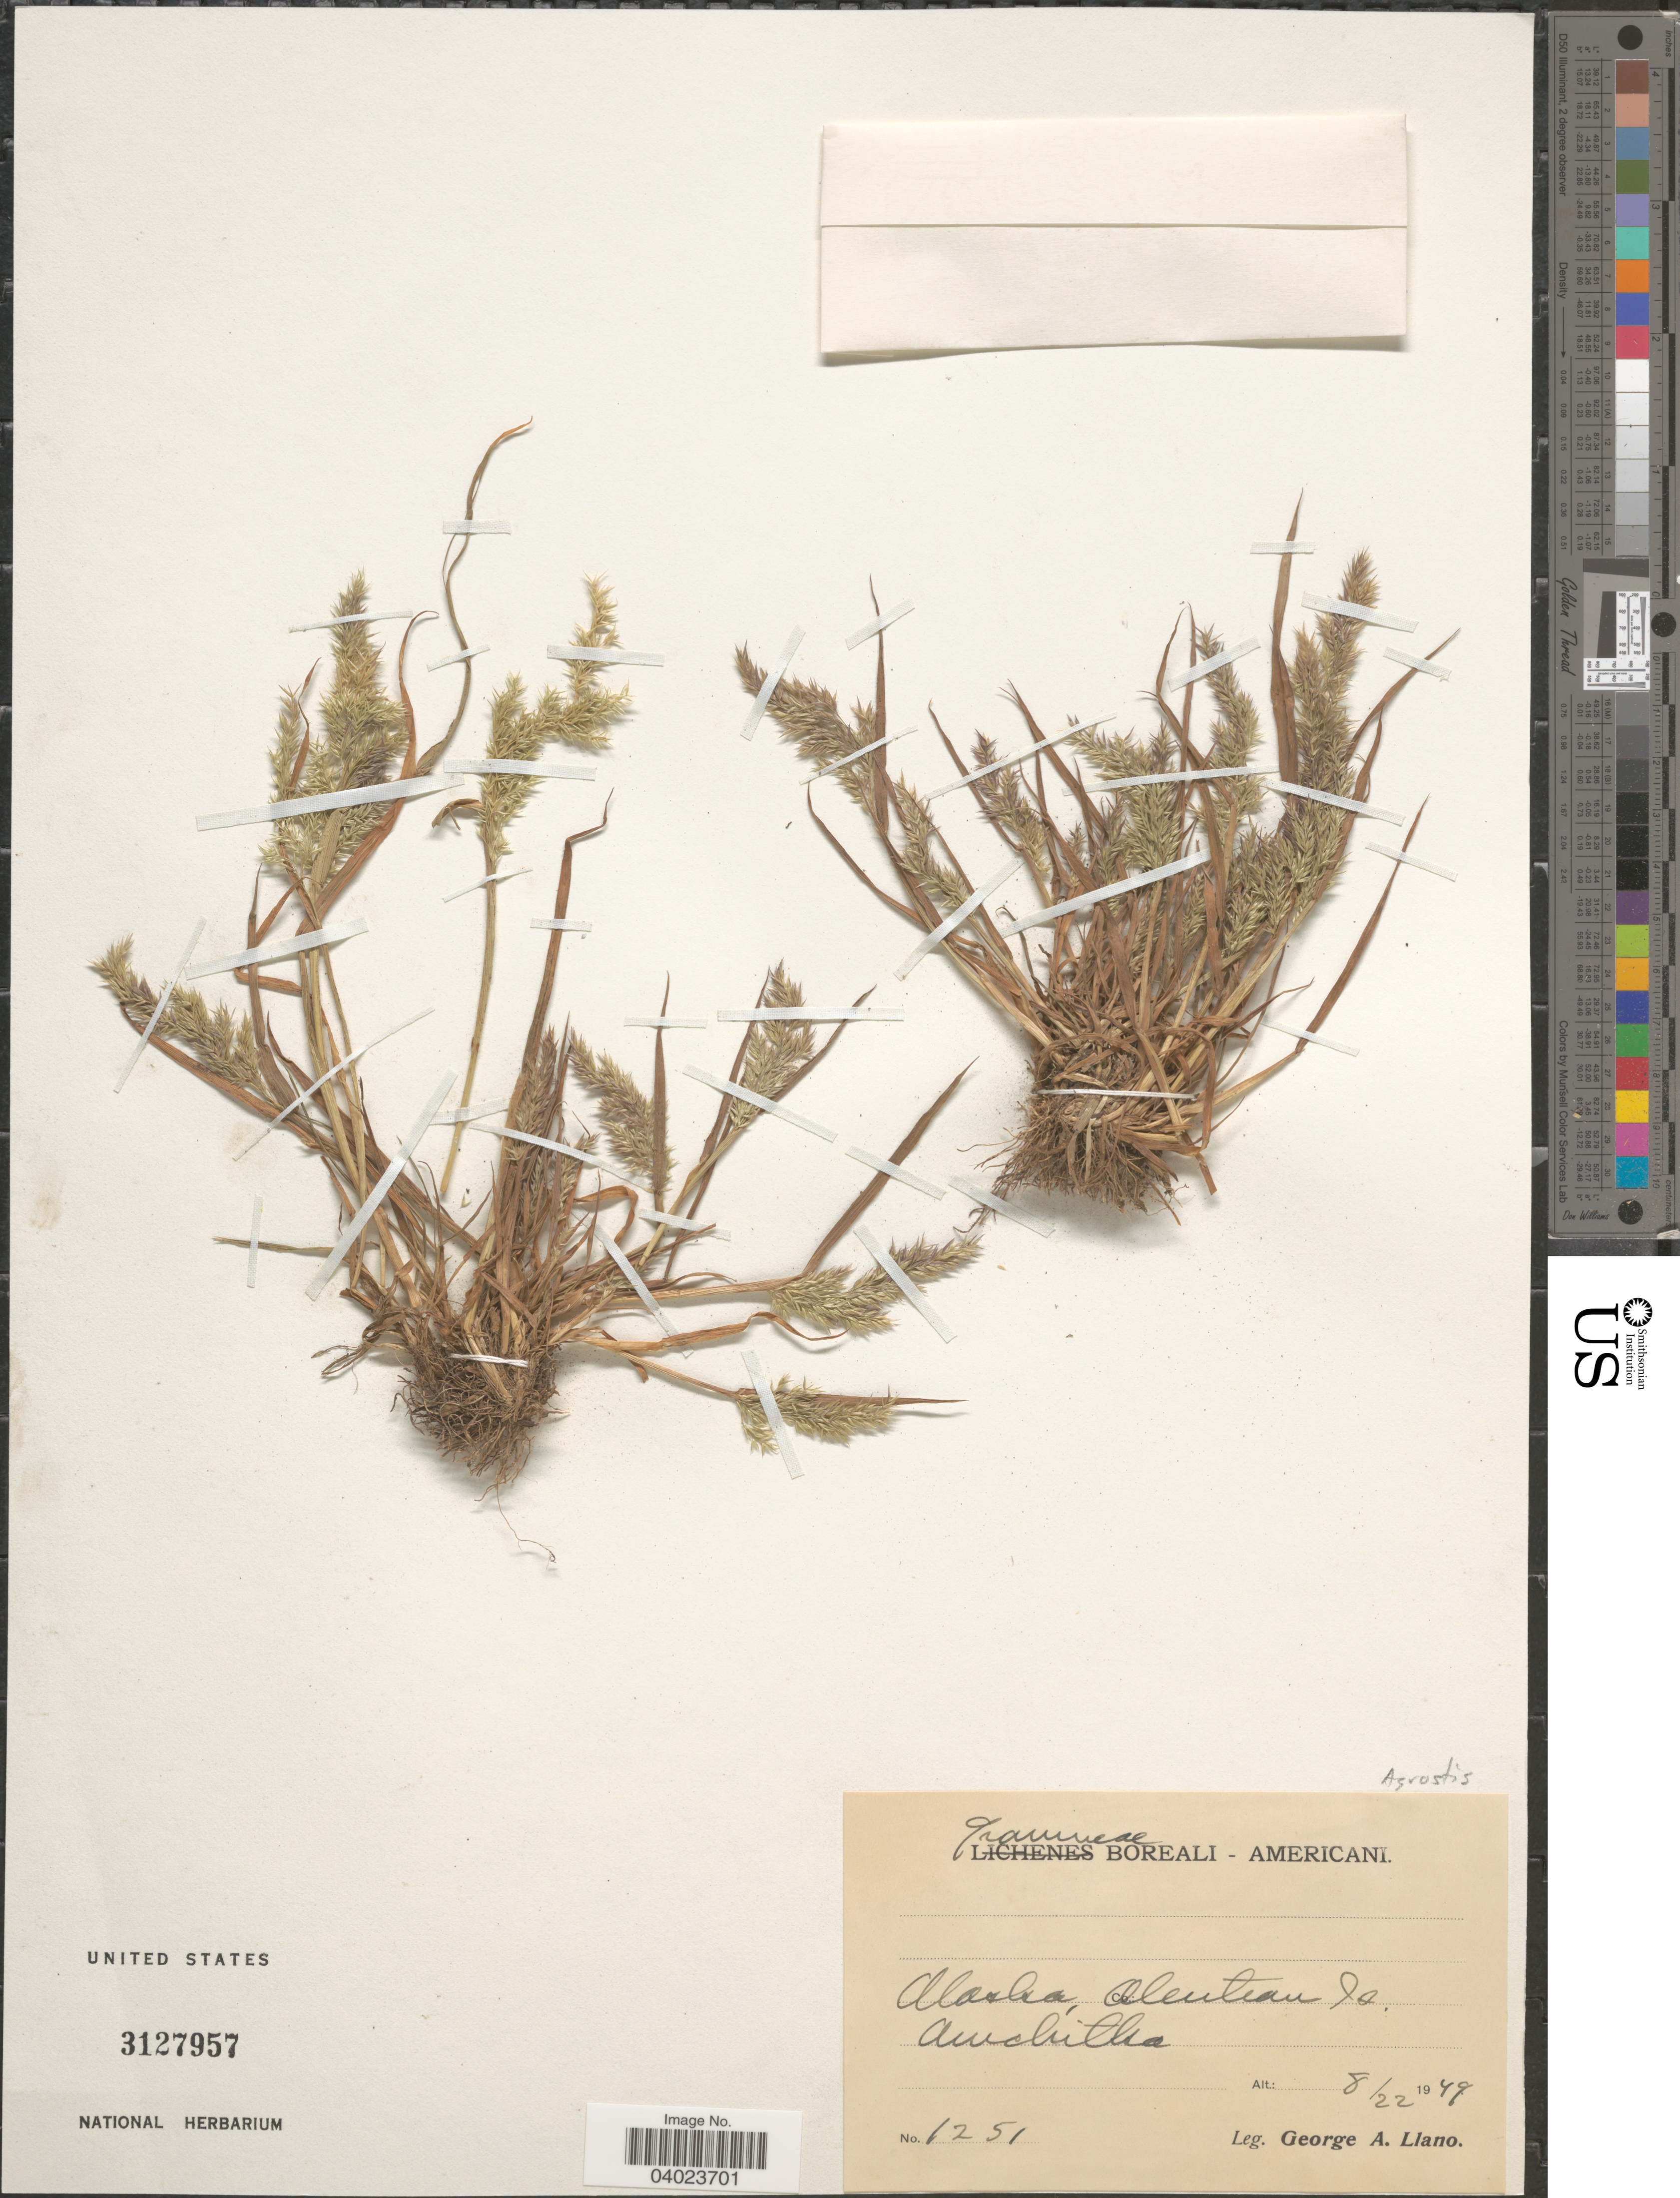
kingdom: Plantae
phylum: Tracheophyta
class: Liliopsida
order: Poales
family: Poaceae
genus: Agrostis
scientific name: Agrostis sp.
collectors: G. Llano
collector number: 1251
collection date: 1949-08-22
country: United States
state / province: Alaska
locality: Aleutian Is. Amchitka.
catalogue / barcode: US 3127957